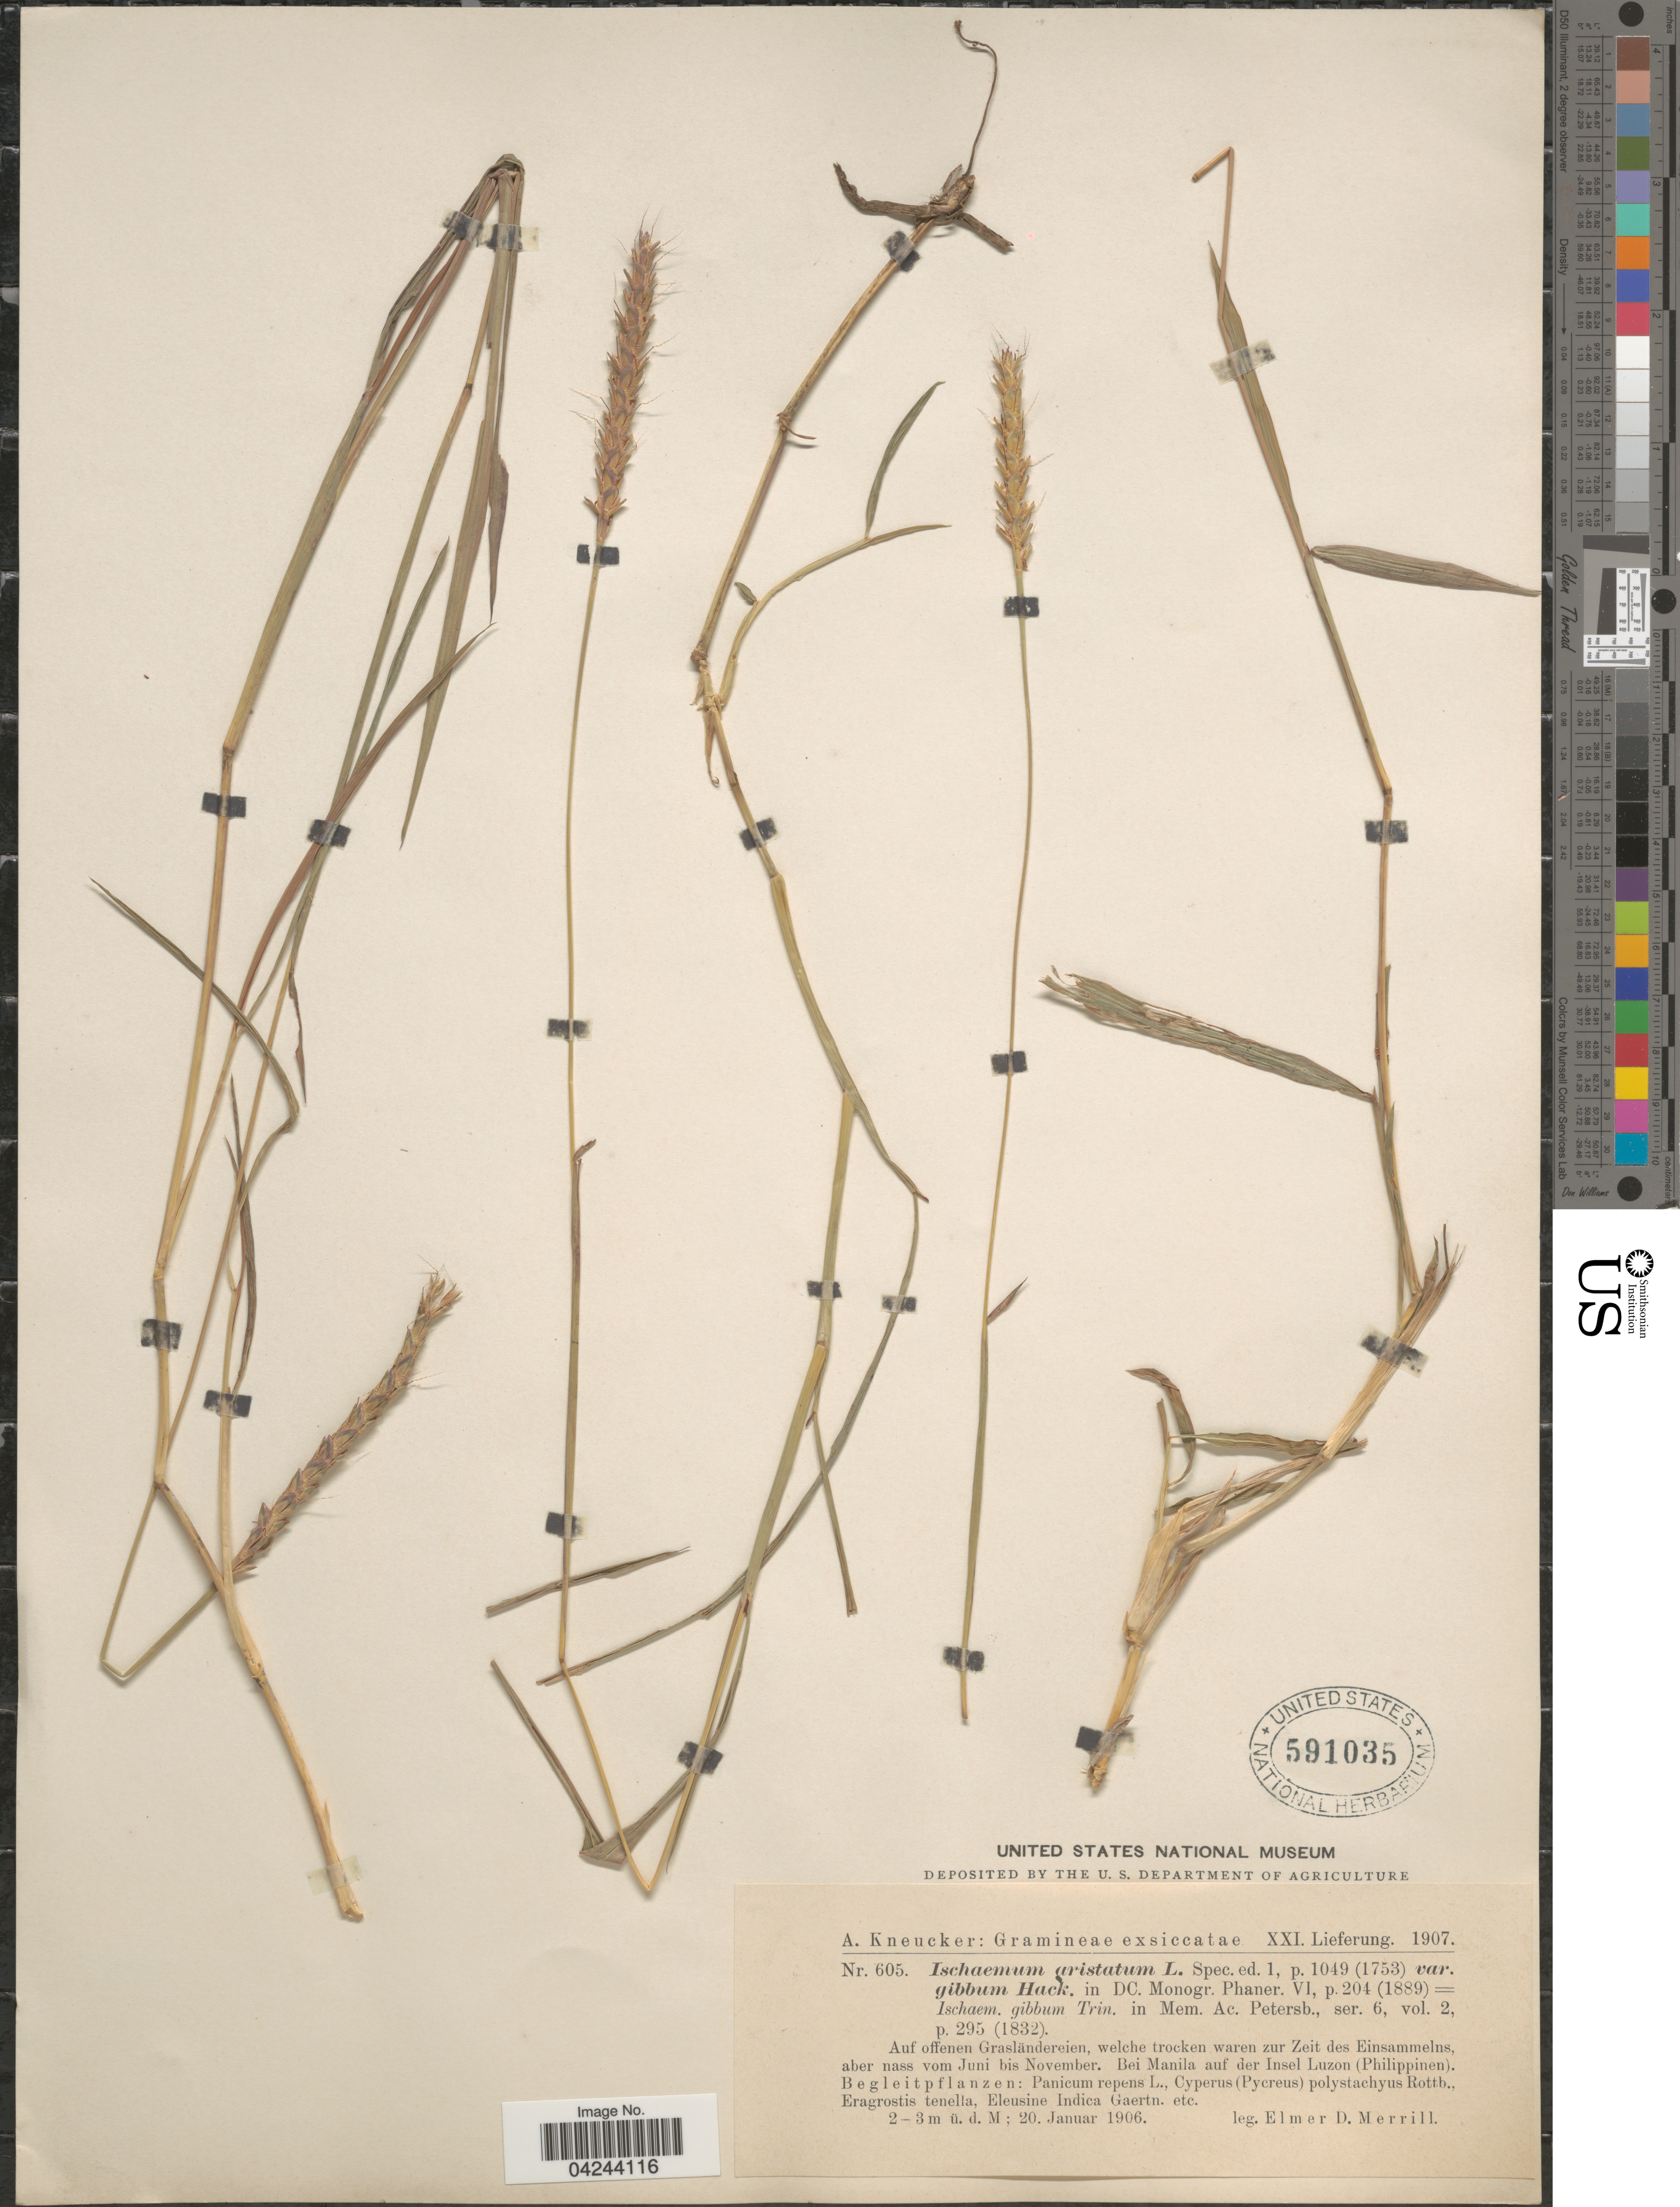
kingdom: Plantae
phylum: Tracheophyta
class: Liliopsida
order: Poales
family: Poaceae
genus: Ischaemum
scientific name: Ischaemum aristatum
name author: L.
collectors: E. D. Merrill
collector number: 605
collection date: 1906-01-20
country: Philippines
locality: Bei Manila auf der Insel Luzon (Philippinen).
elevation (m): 2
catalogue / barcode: US 591035